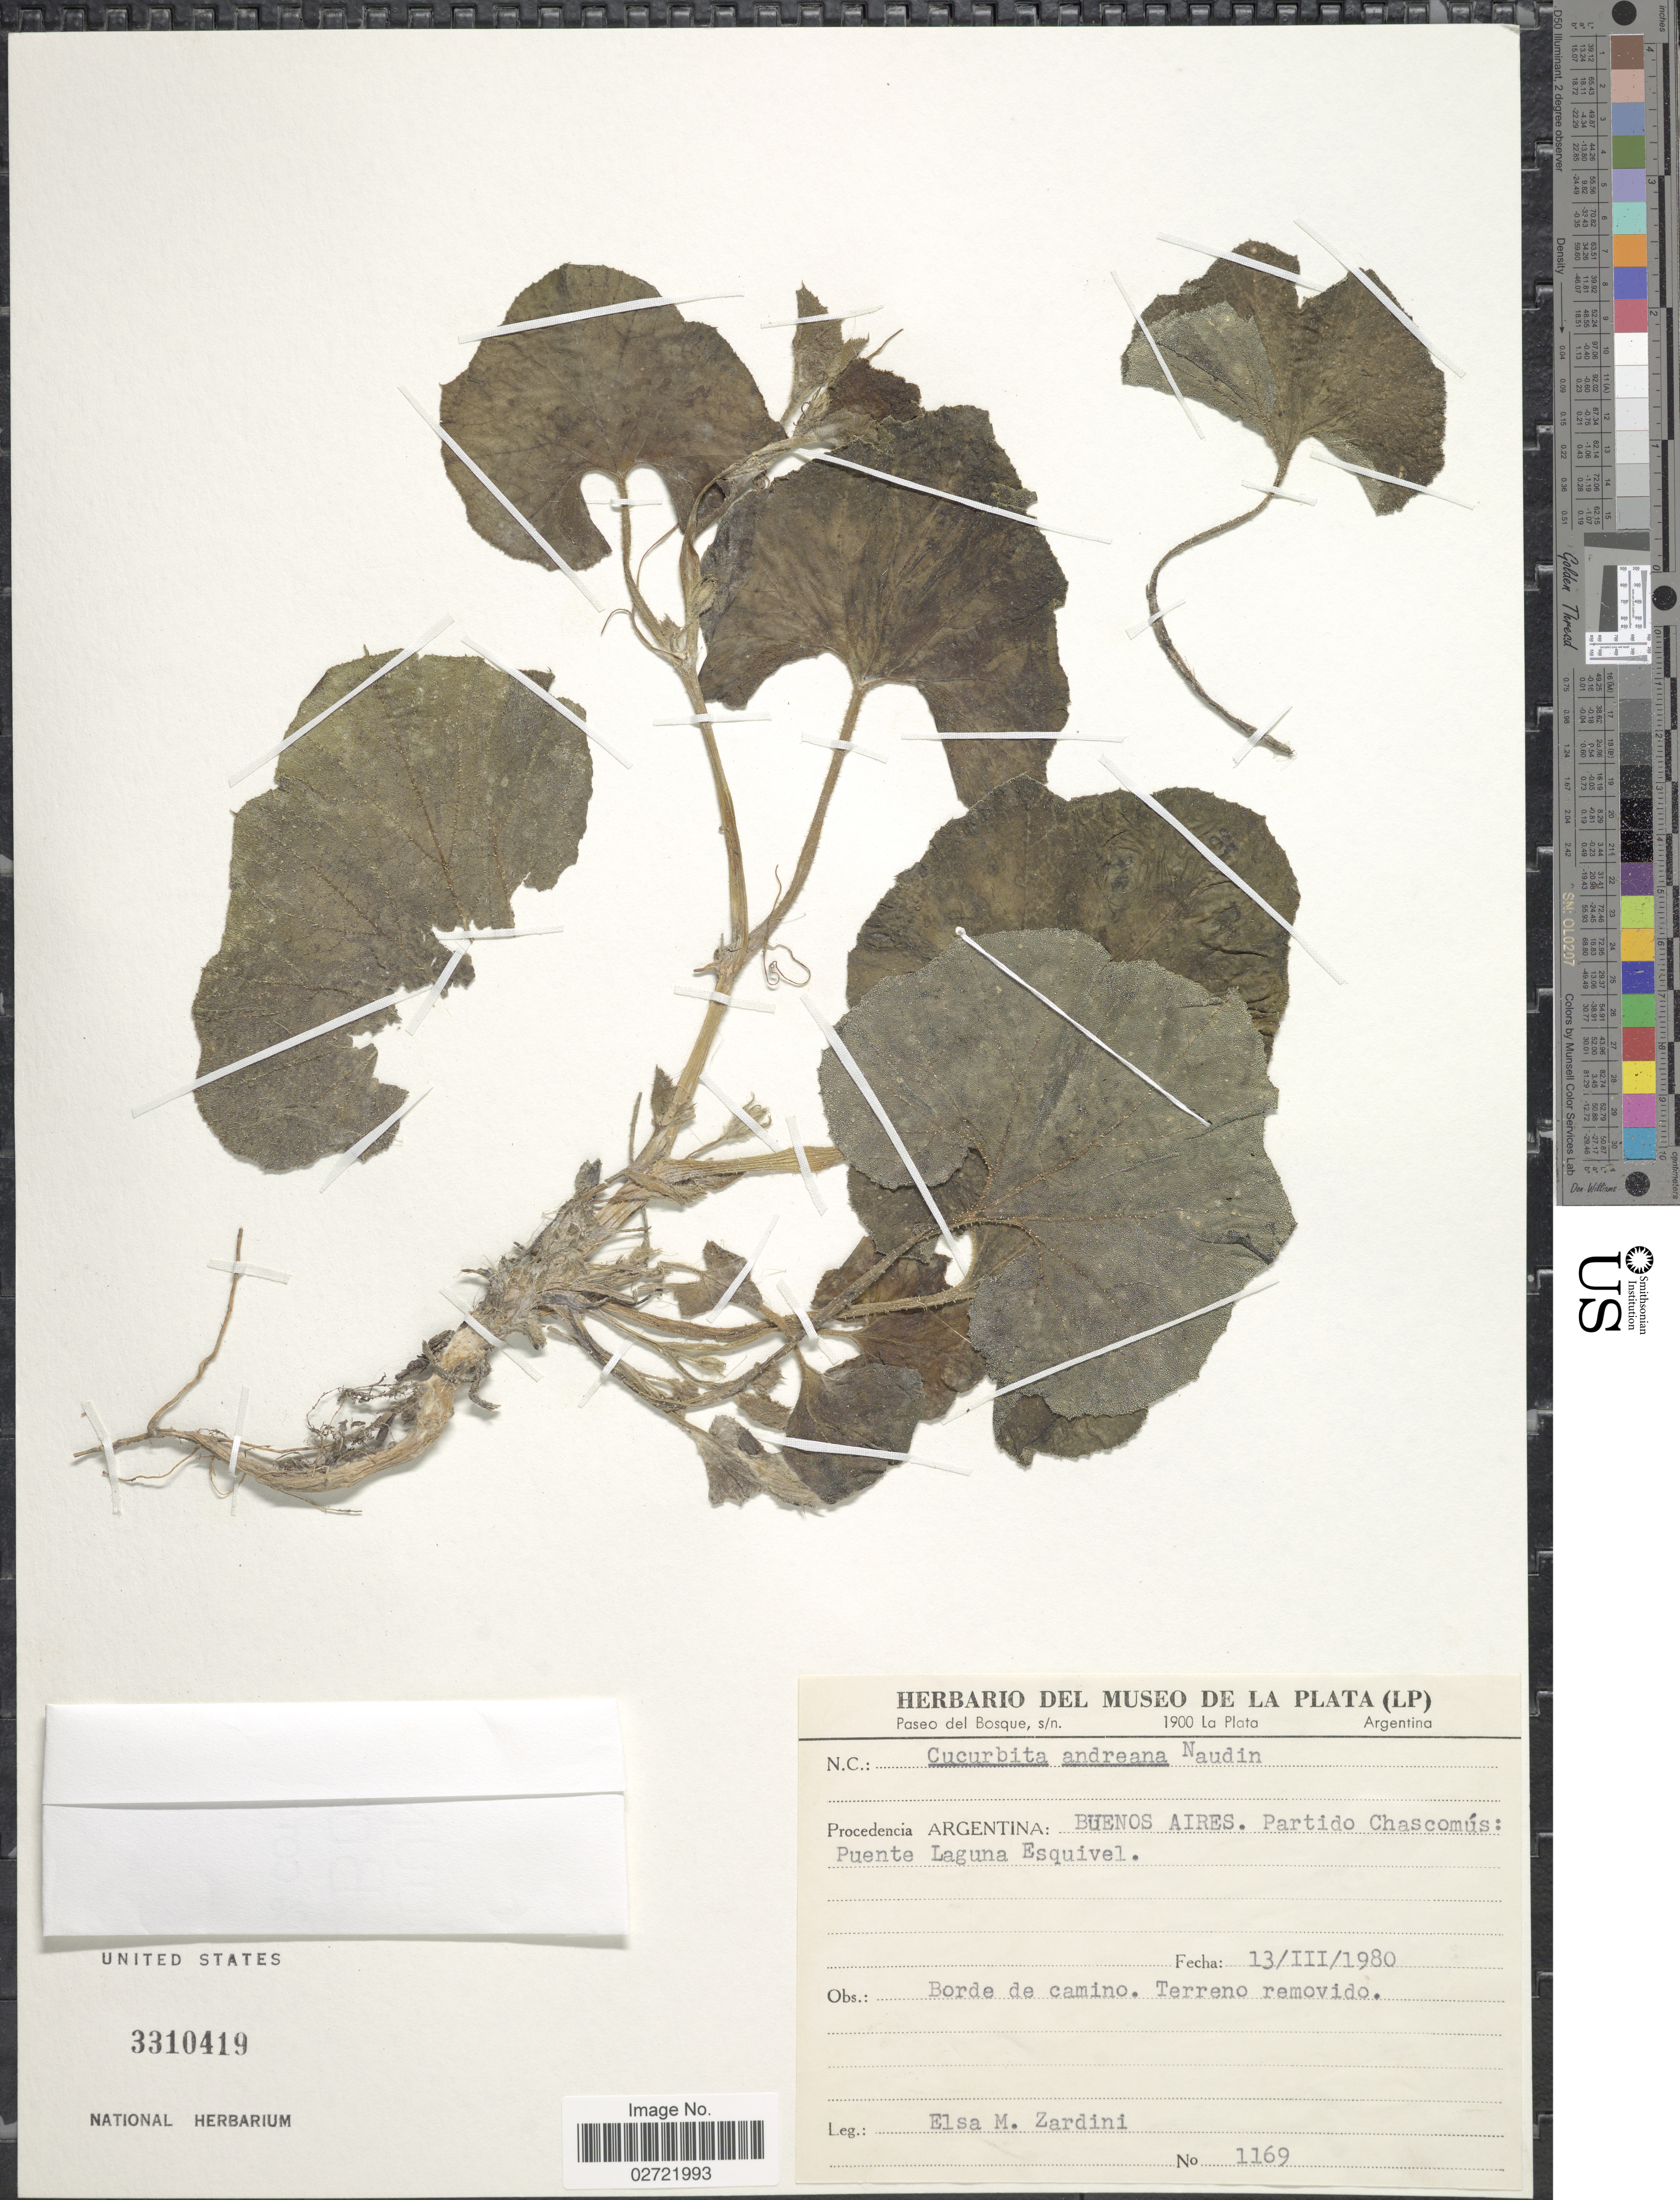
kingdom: Plantae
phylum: Tracheophyta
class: Magnoliopsida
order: Cucurbitales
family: Cucurbitaceae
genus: Cucurbita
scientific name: Cucurbita maxima subsp. andreana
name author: Filov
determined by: Nee, Michael H.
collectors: E. M. Zardini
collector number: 1169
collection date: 1980-03-13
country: Argentina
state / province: Buenos Aires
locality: Partido Chascomús: Puente Laguna Esquivel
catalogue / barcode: US 3310419